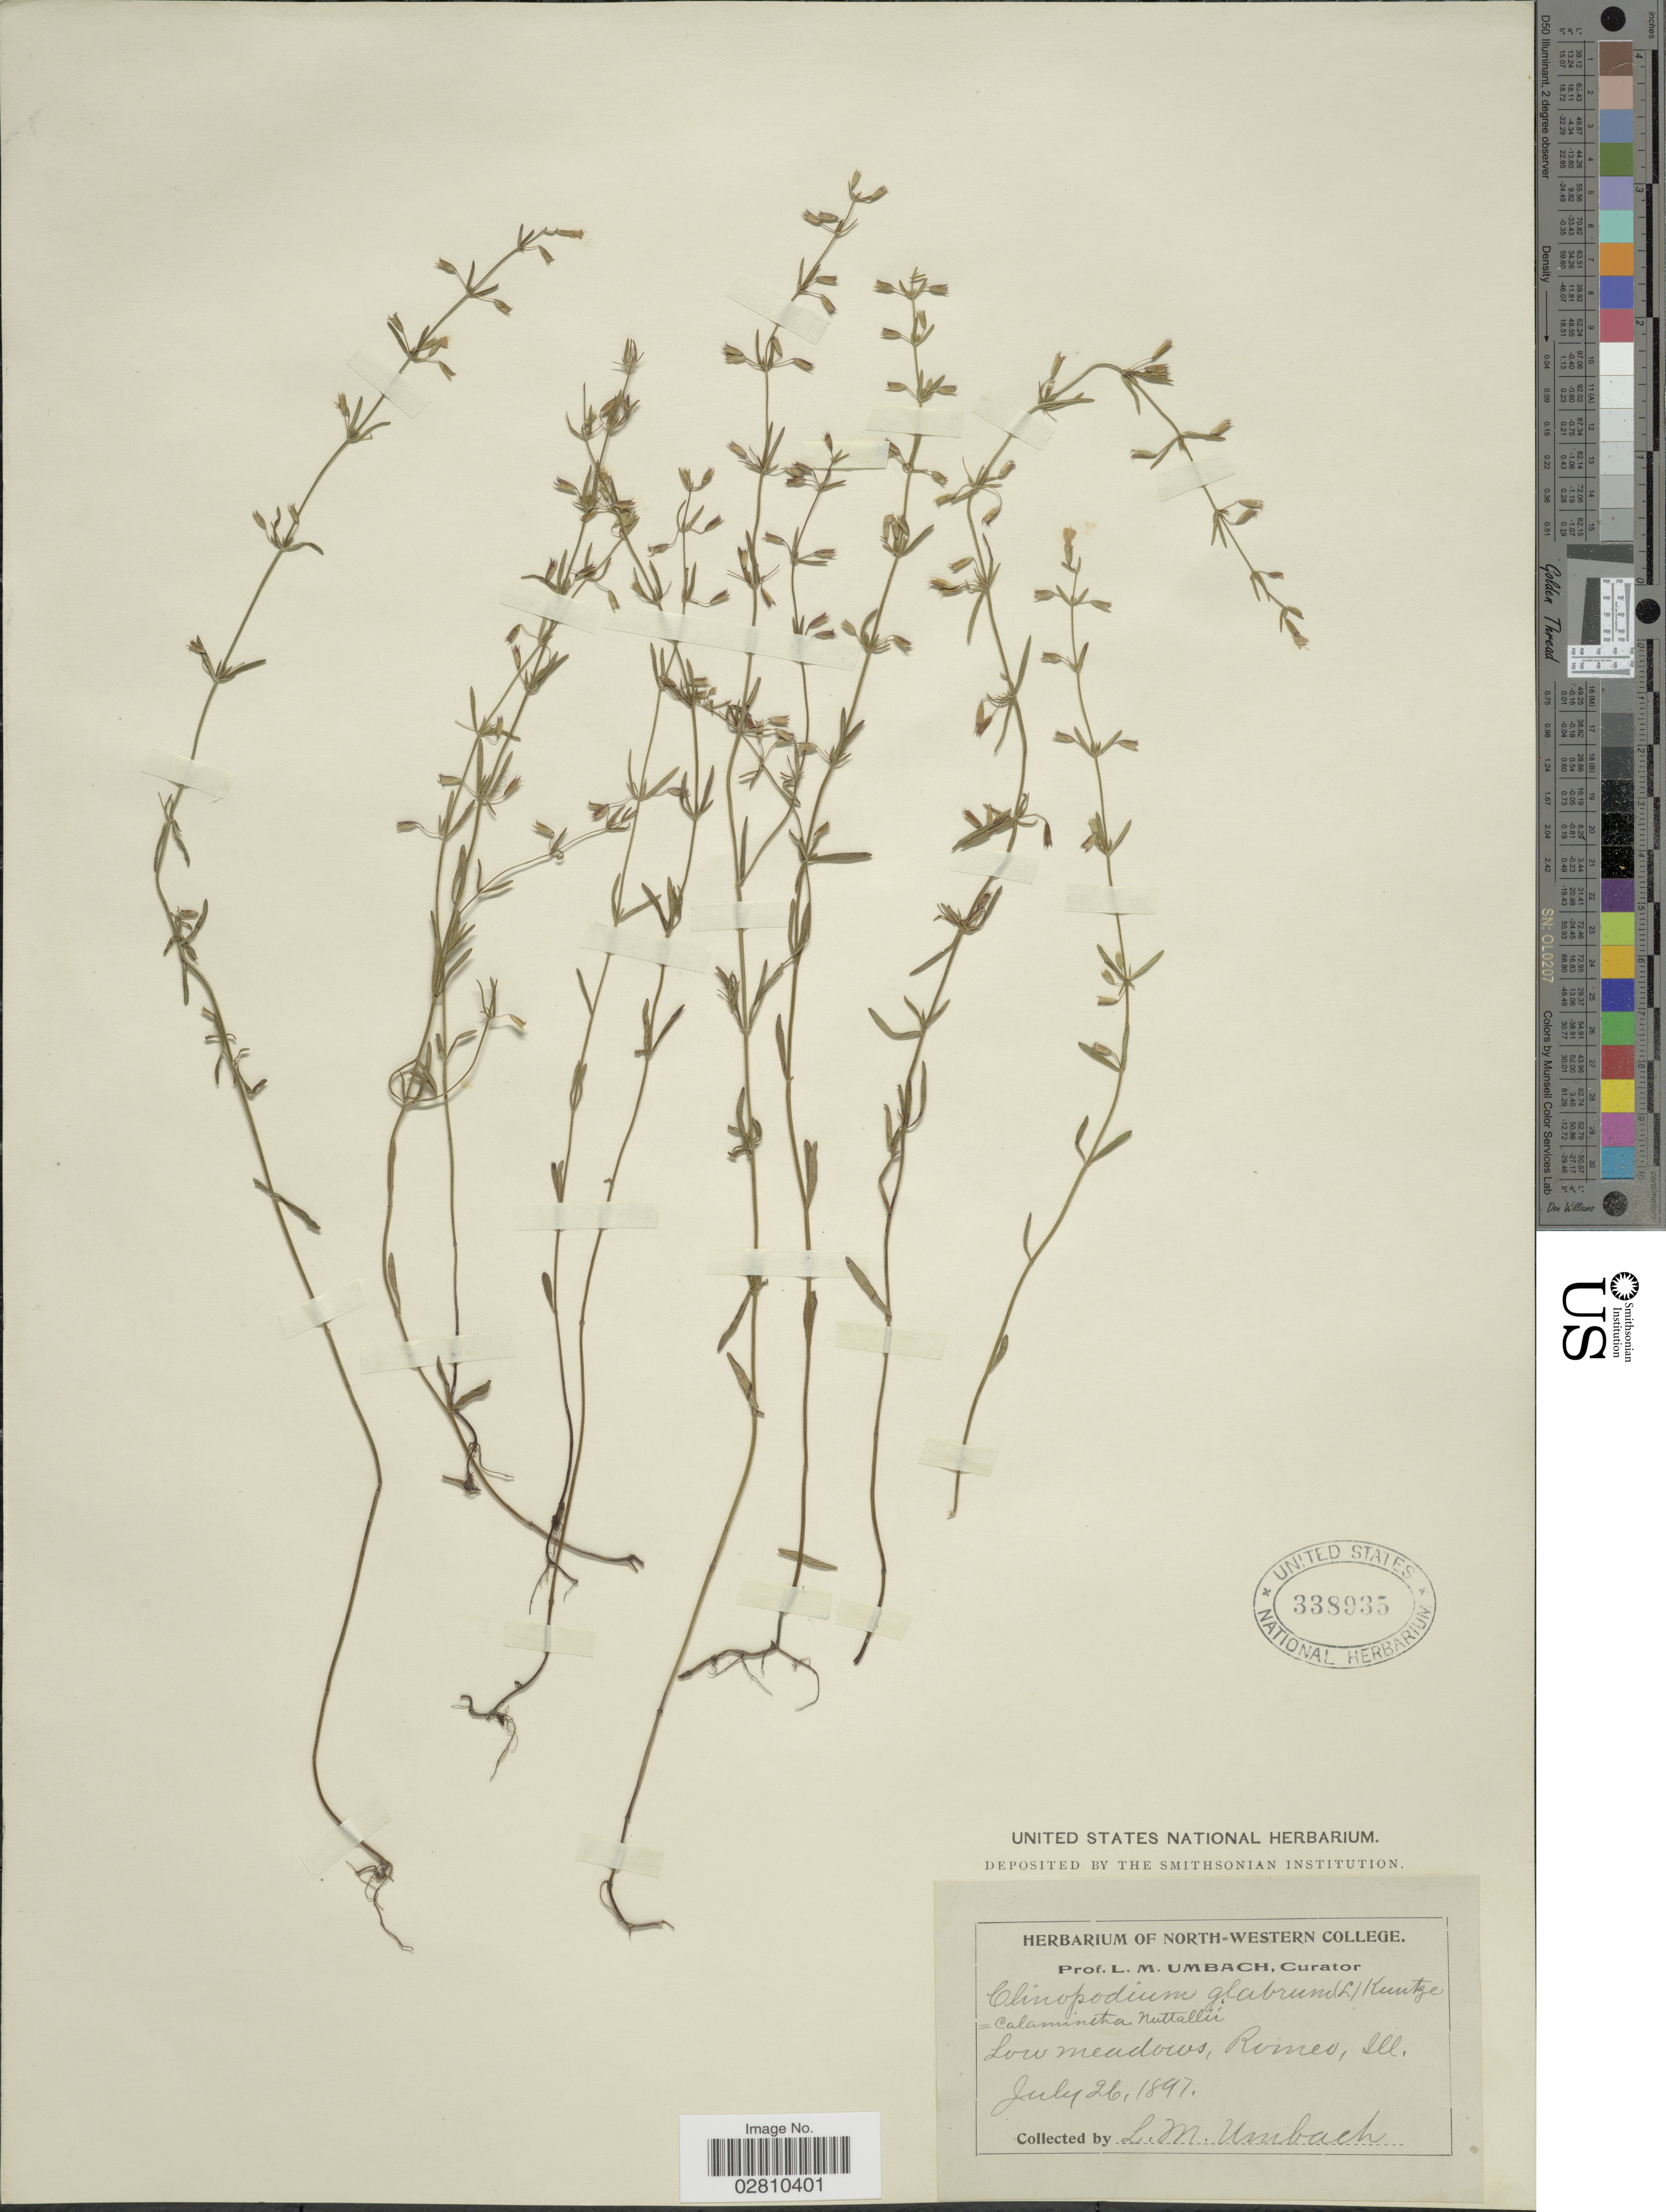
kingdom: Plantae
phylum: Tracheophyta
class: Magnoliopsida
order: Lamiales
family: Lamiaceae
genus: Clinopodium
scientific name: Clinopodium glabrum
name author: (Nutt.) Kuntze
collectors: L. M. Umbach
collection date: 1897-07-26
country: United States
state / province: Illinois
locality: Low meadows, Romeo, Ill.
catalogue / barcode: US 338935